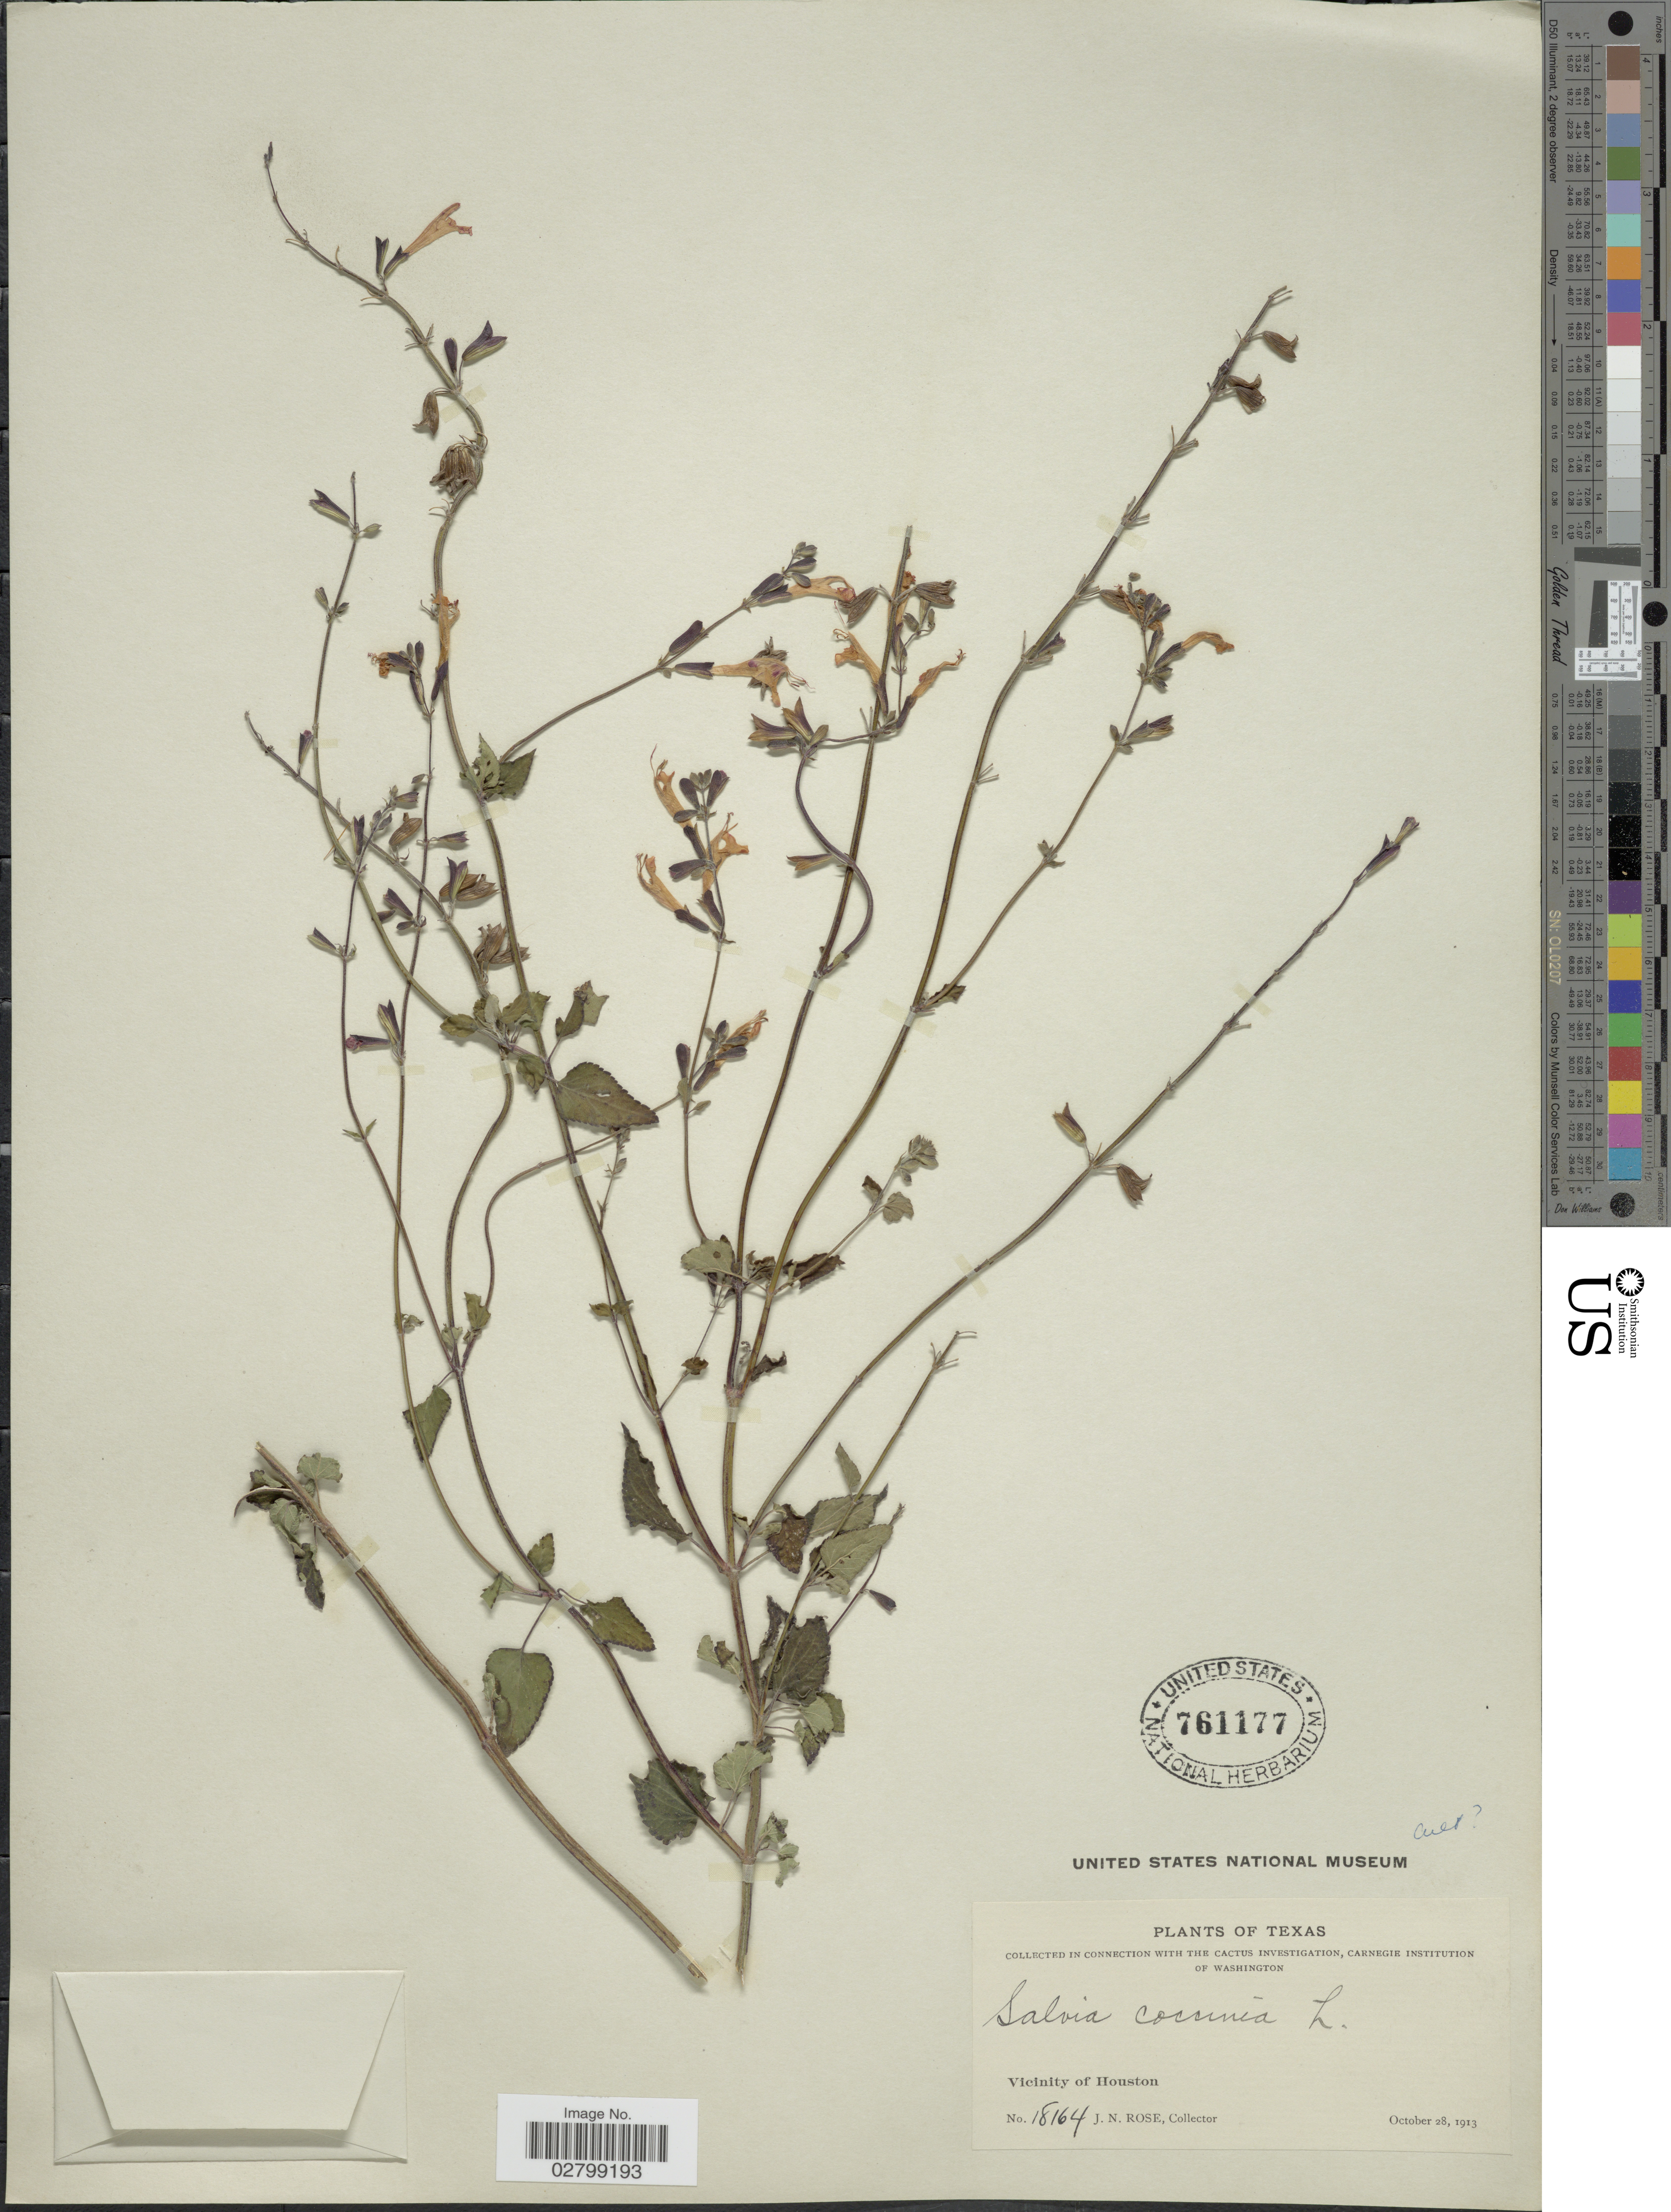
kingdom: Plantae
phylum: Tracheophyta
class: Magnoliopsida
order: Lamiales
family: Lamiaceae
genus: Salvia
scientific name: Salvia coccinea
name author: Etlinger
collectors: J. N. Rose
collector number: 18164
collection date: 1913-10-28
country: United States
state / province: Texas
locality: Vicinity of Houston.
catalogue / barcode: US 761177